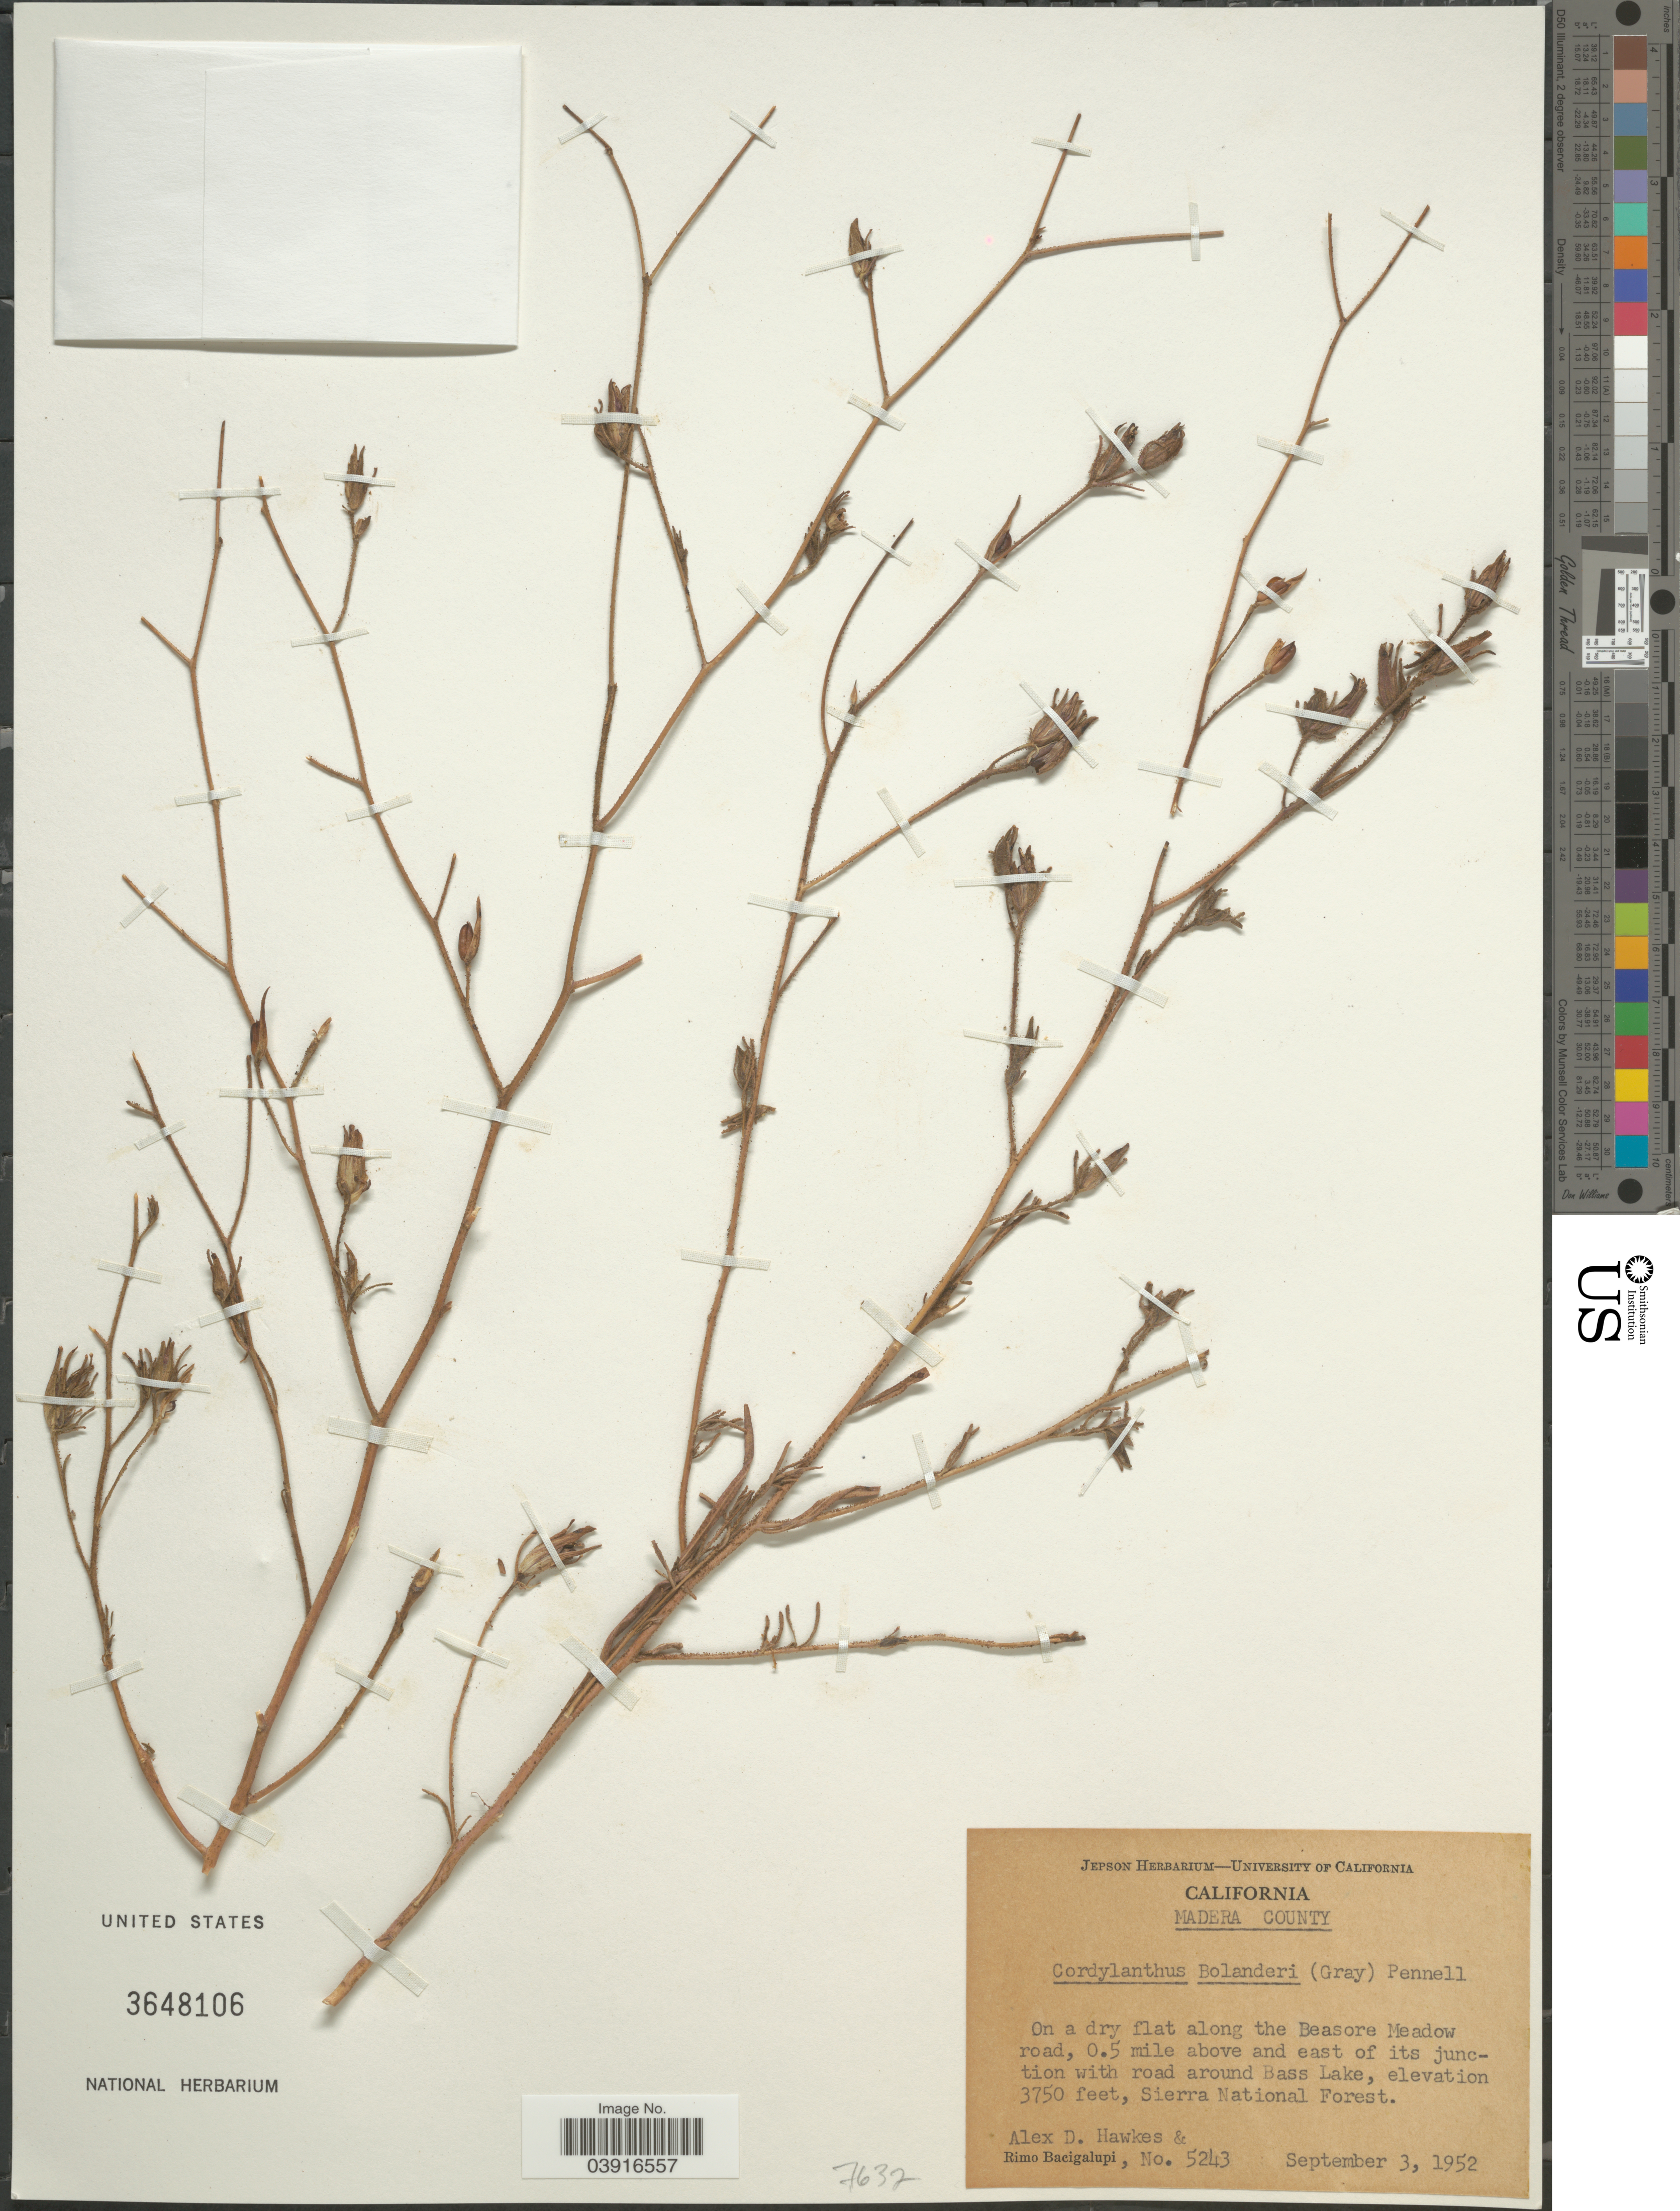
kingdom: Plantae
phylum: Tracheophyta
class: Magnoliopsida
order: Lamiales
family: Orobanchaceae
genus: Cordylanthus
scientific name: Cordylanthus bolanderi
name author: (A. Gray) Pennell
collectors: A. D. Hawkes & R. Bacigalupi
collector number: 5243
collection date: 1952-09-03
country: United States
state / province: California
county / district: Madera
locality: Madera County. Along the Beasore Meadow road, 0.5 mile above and east of its junction with road around Bass Lake, Sierra National Forest.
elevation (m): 1143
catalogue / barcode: US 3648106